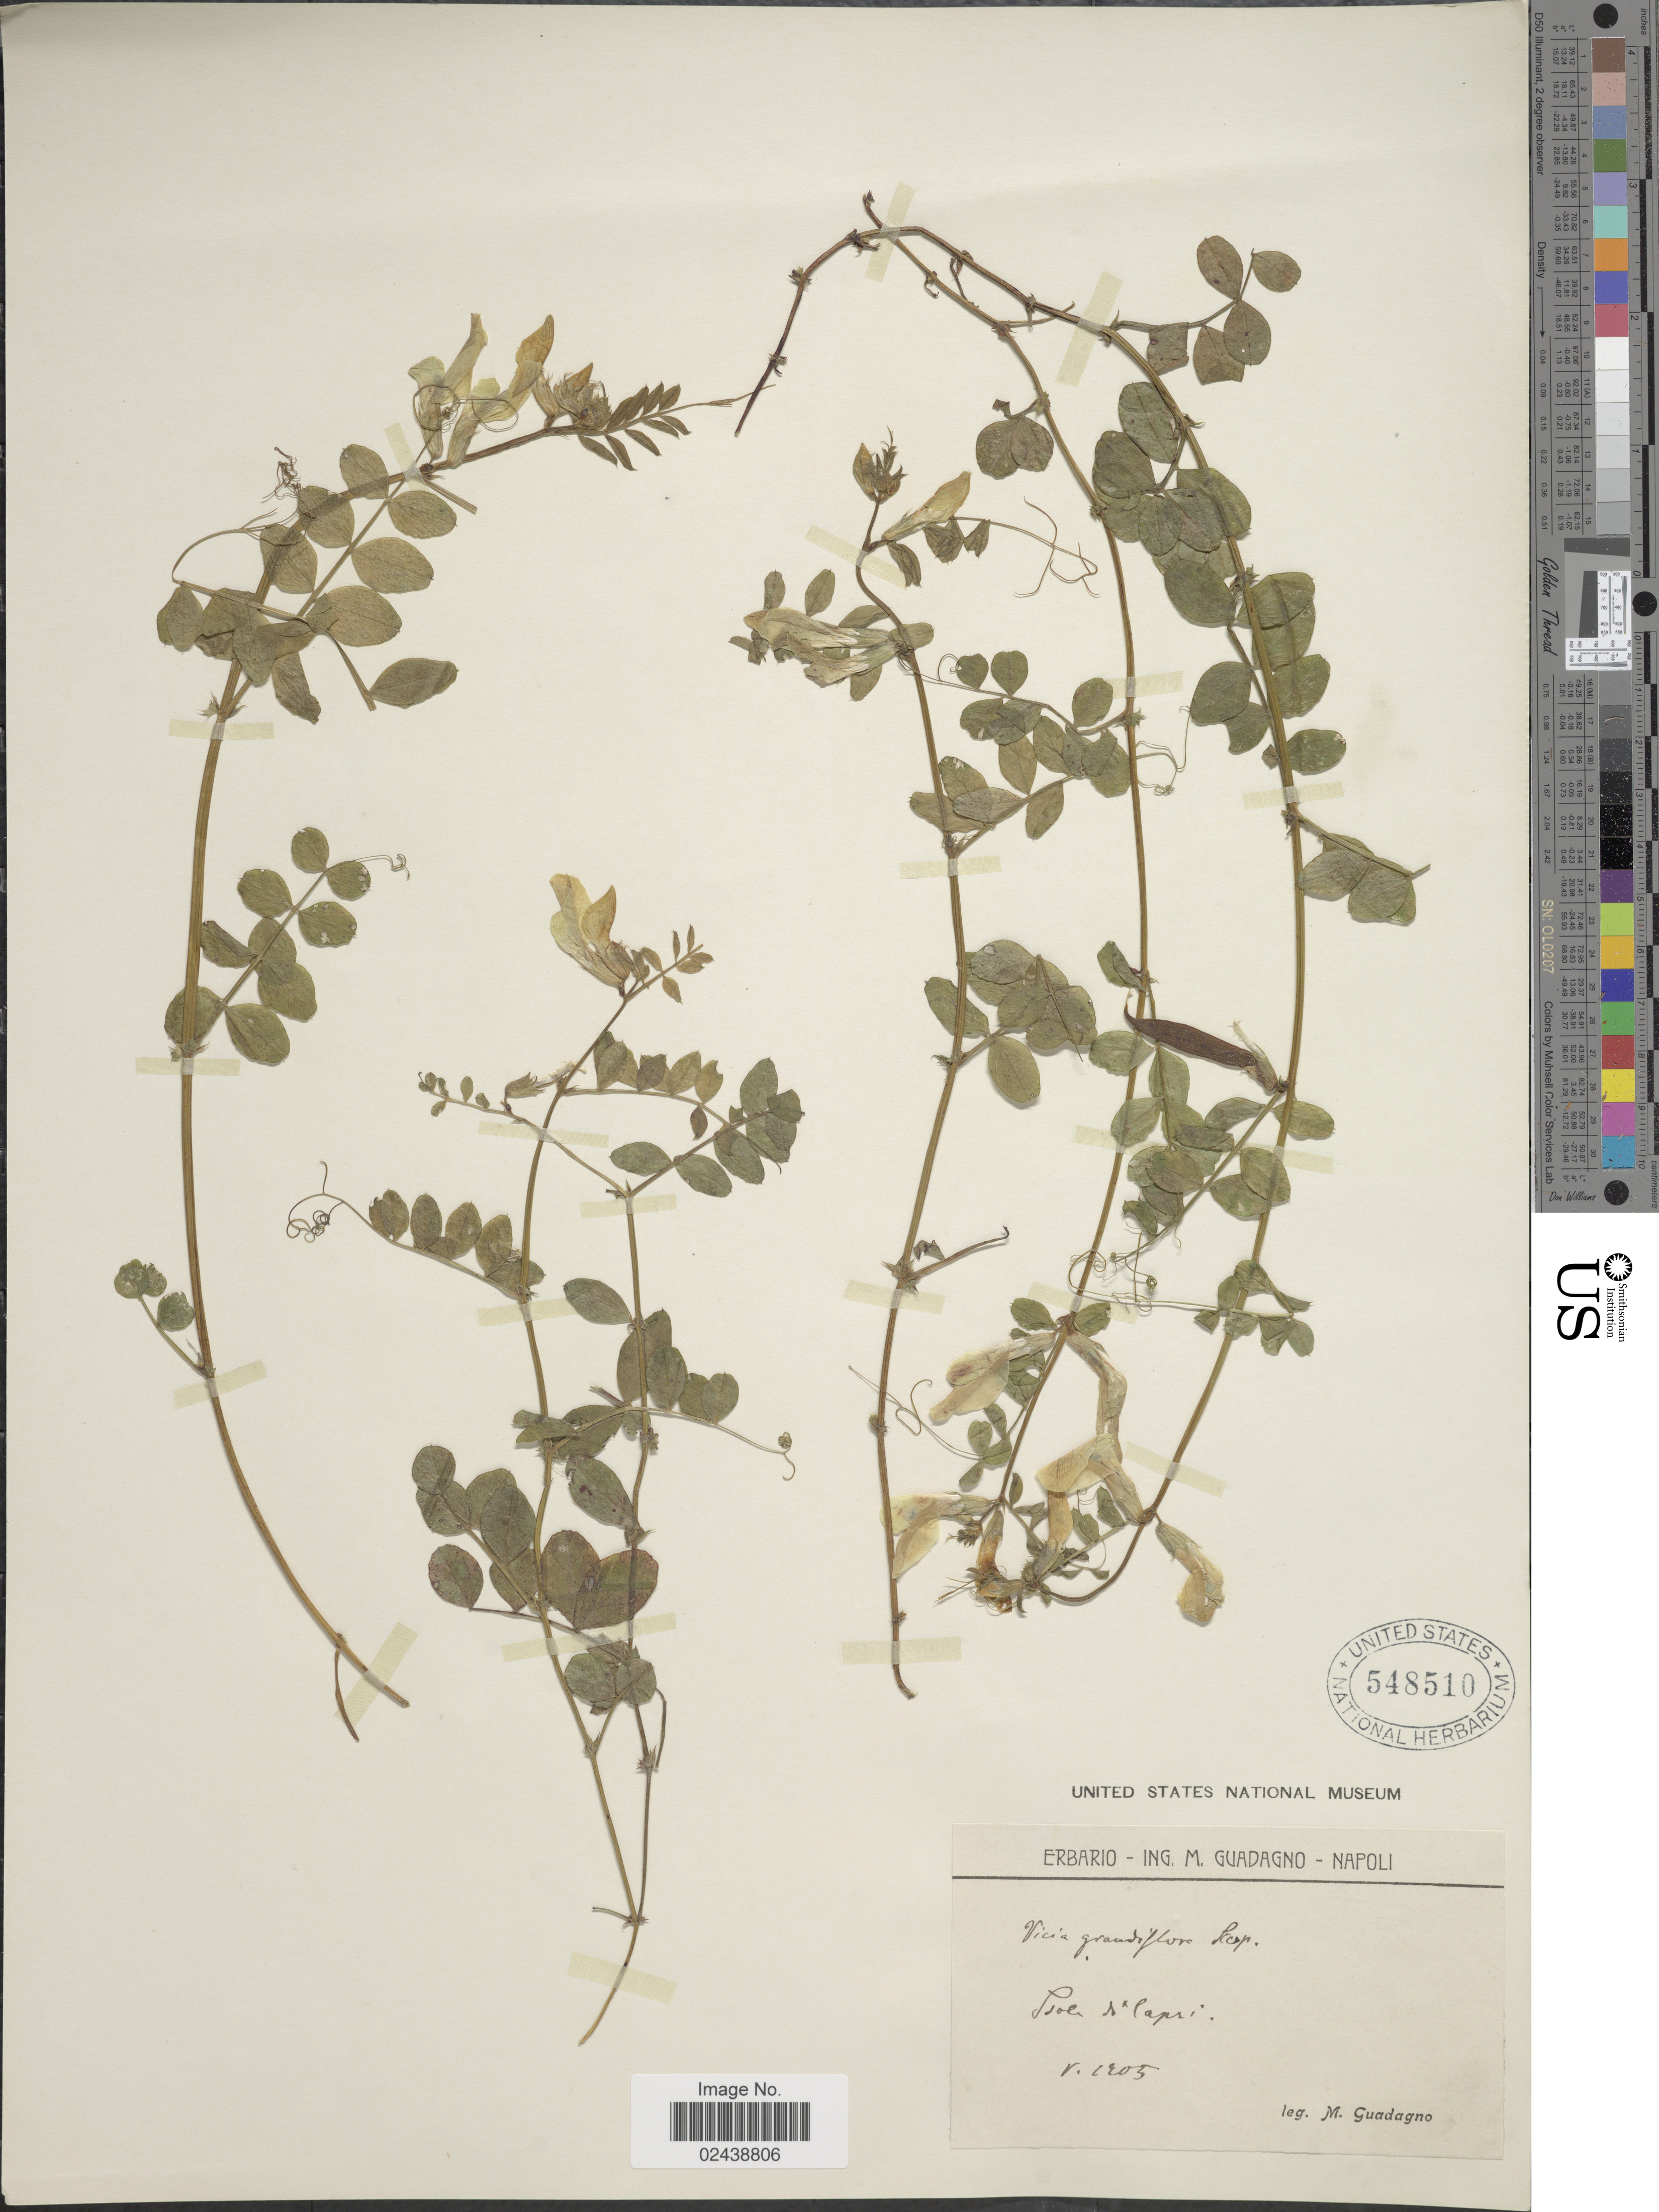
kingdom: Plantae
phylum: Tracheophyta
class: Magnoliopsida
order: Fabales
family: Fabaceae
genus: Vicia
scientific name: Vicia grandiflora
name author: Scop.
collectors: M. Guadagno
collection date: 1905-05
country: Italy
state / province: Campania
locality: Isola d'Capri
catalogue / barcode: US 548510